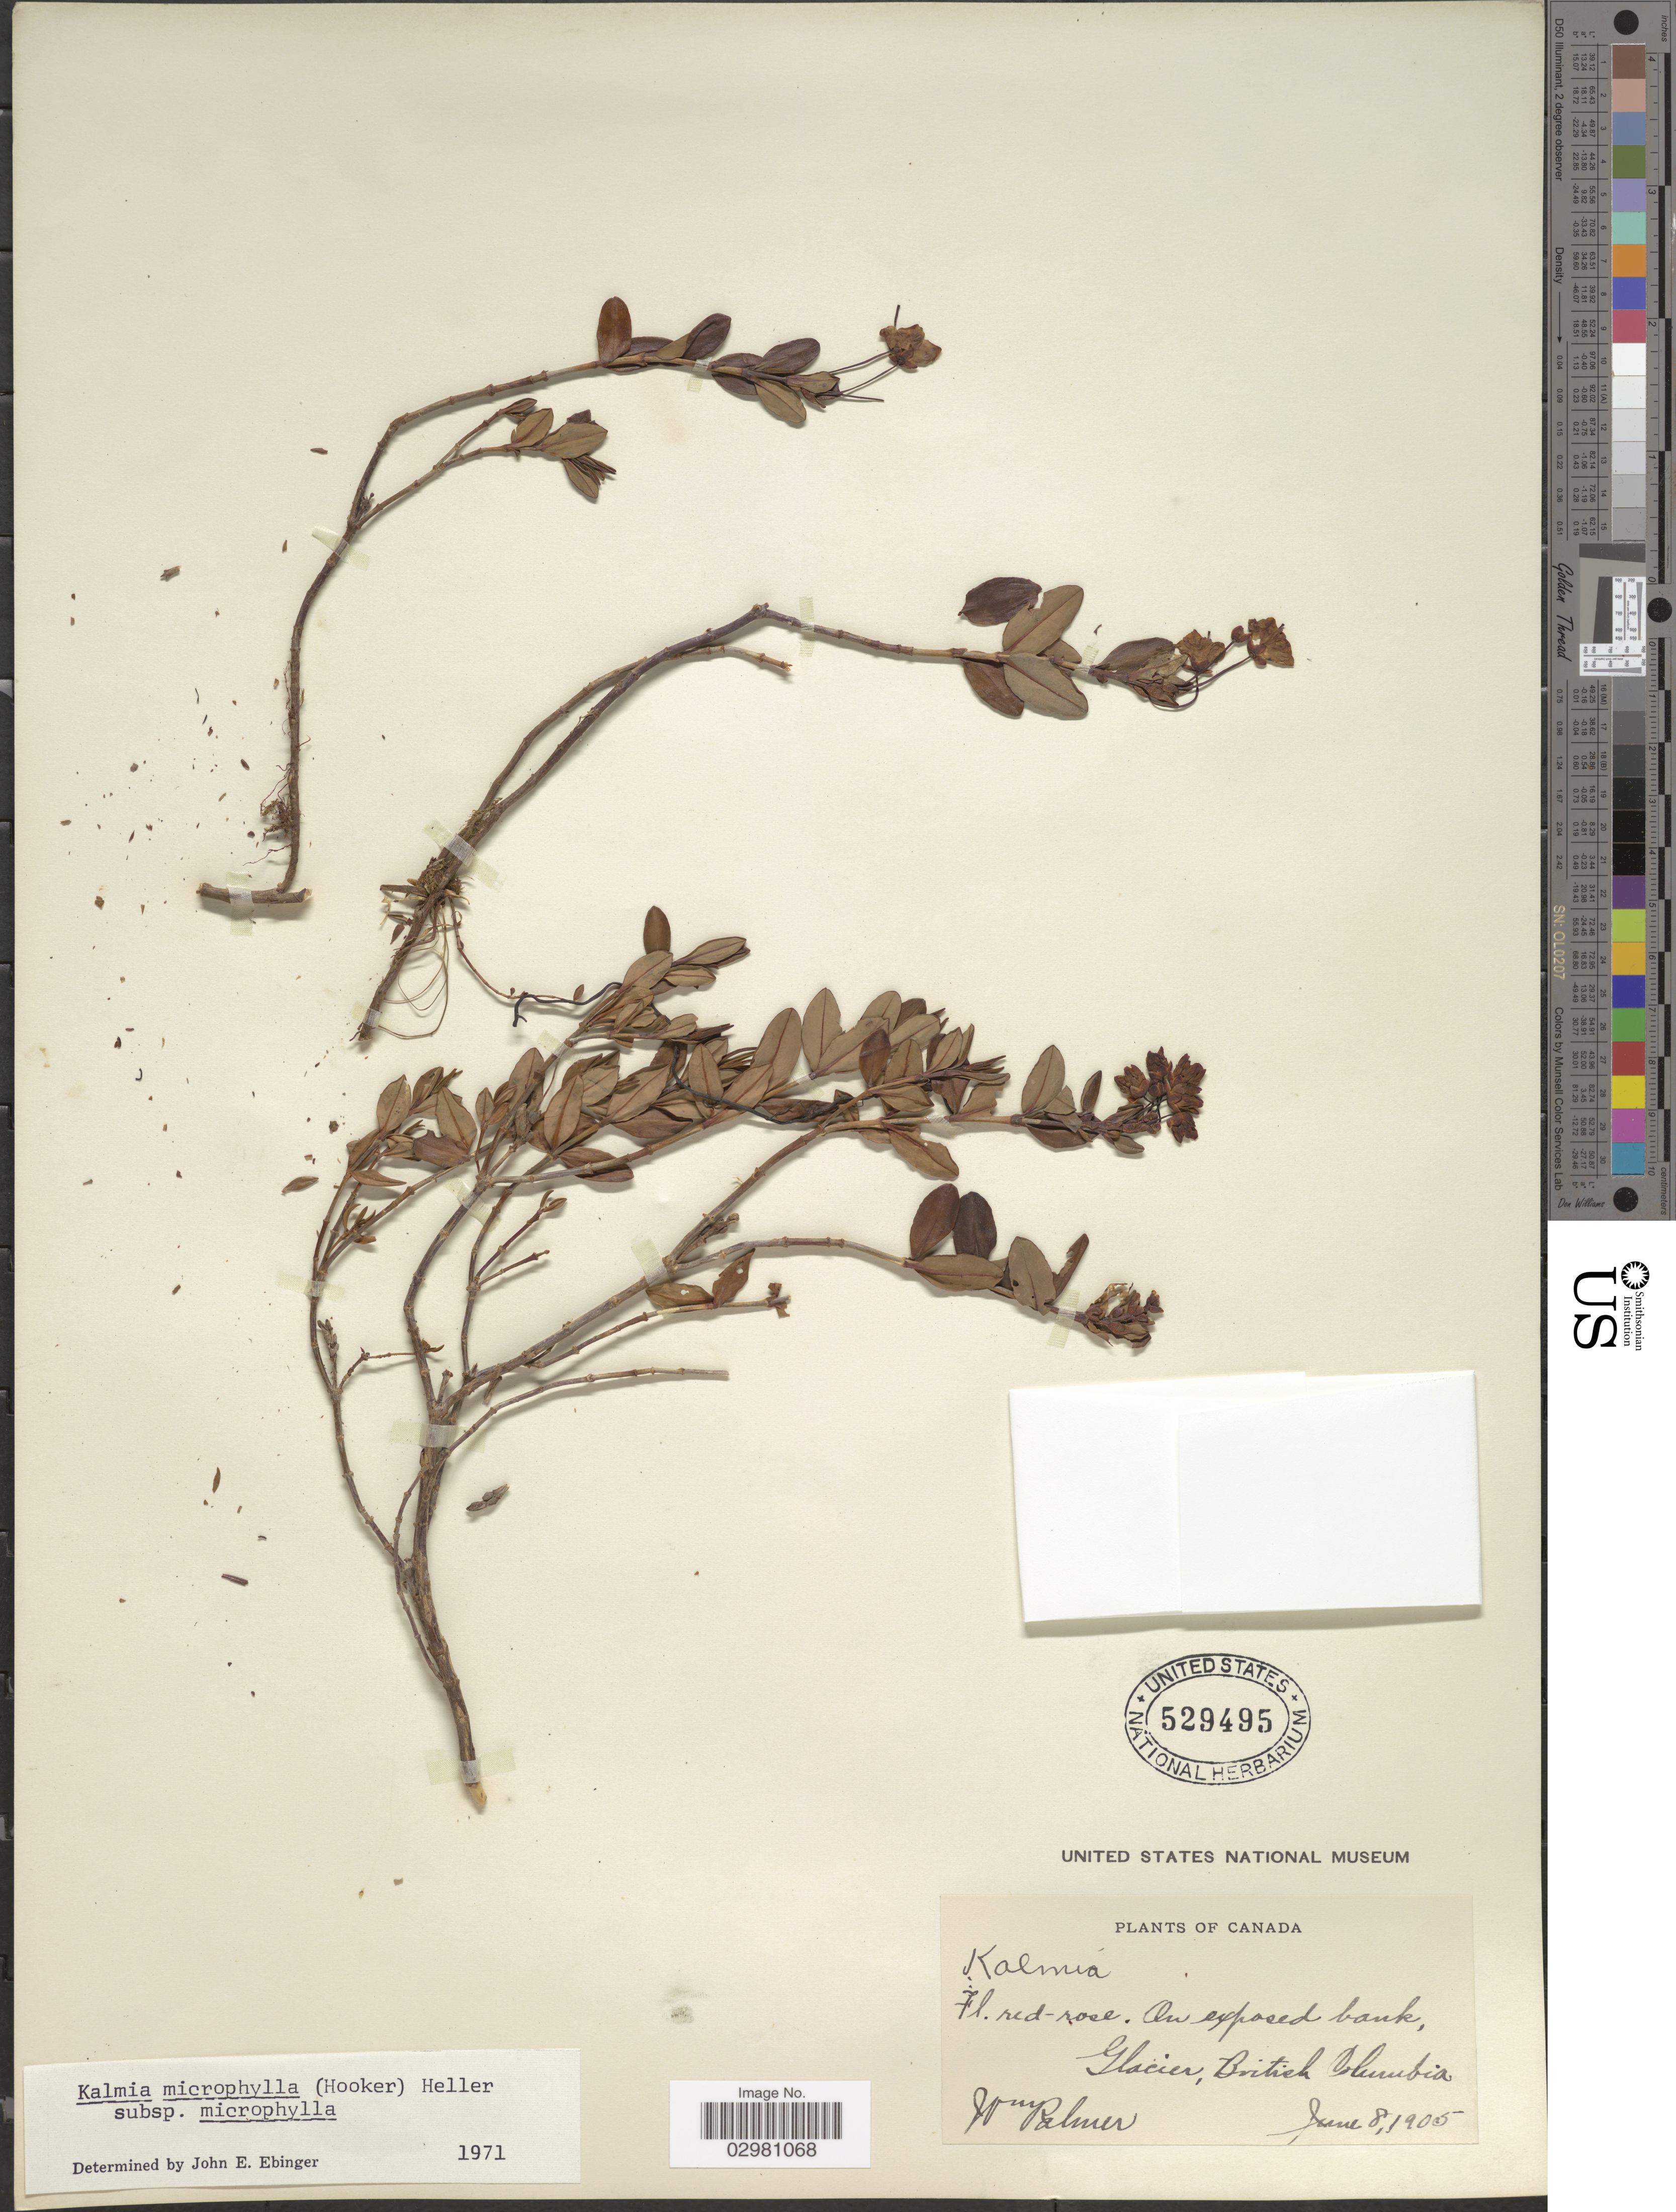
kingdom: Plantae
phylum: Tracheophyta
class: Magnoliopsida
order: Ericales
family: Ericaceae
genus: Kalmia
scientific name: Kalmia microphylla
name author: (Hook.) A. Heller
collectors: W. Palmer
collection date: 1905-06-08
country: Canada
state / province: British Columbia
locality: Glacier.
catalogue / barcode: US 529495